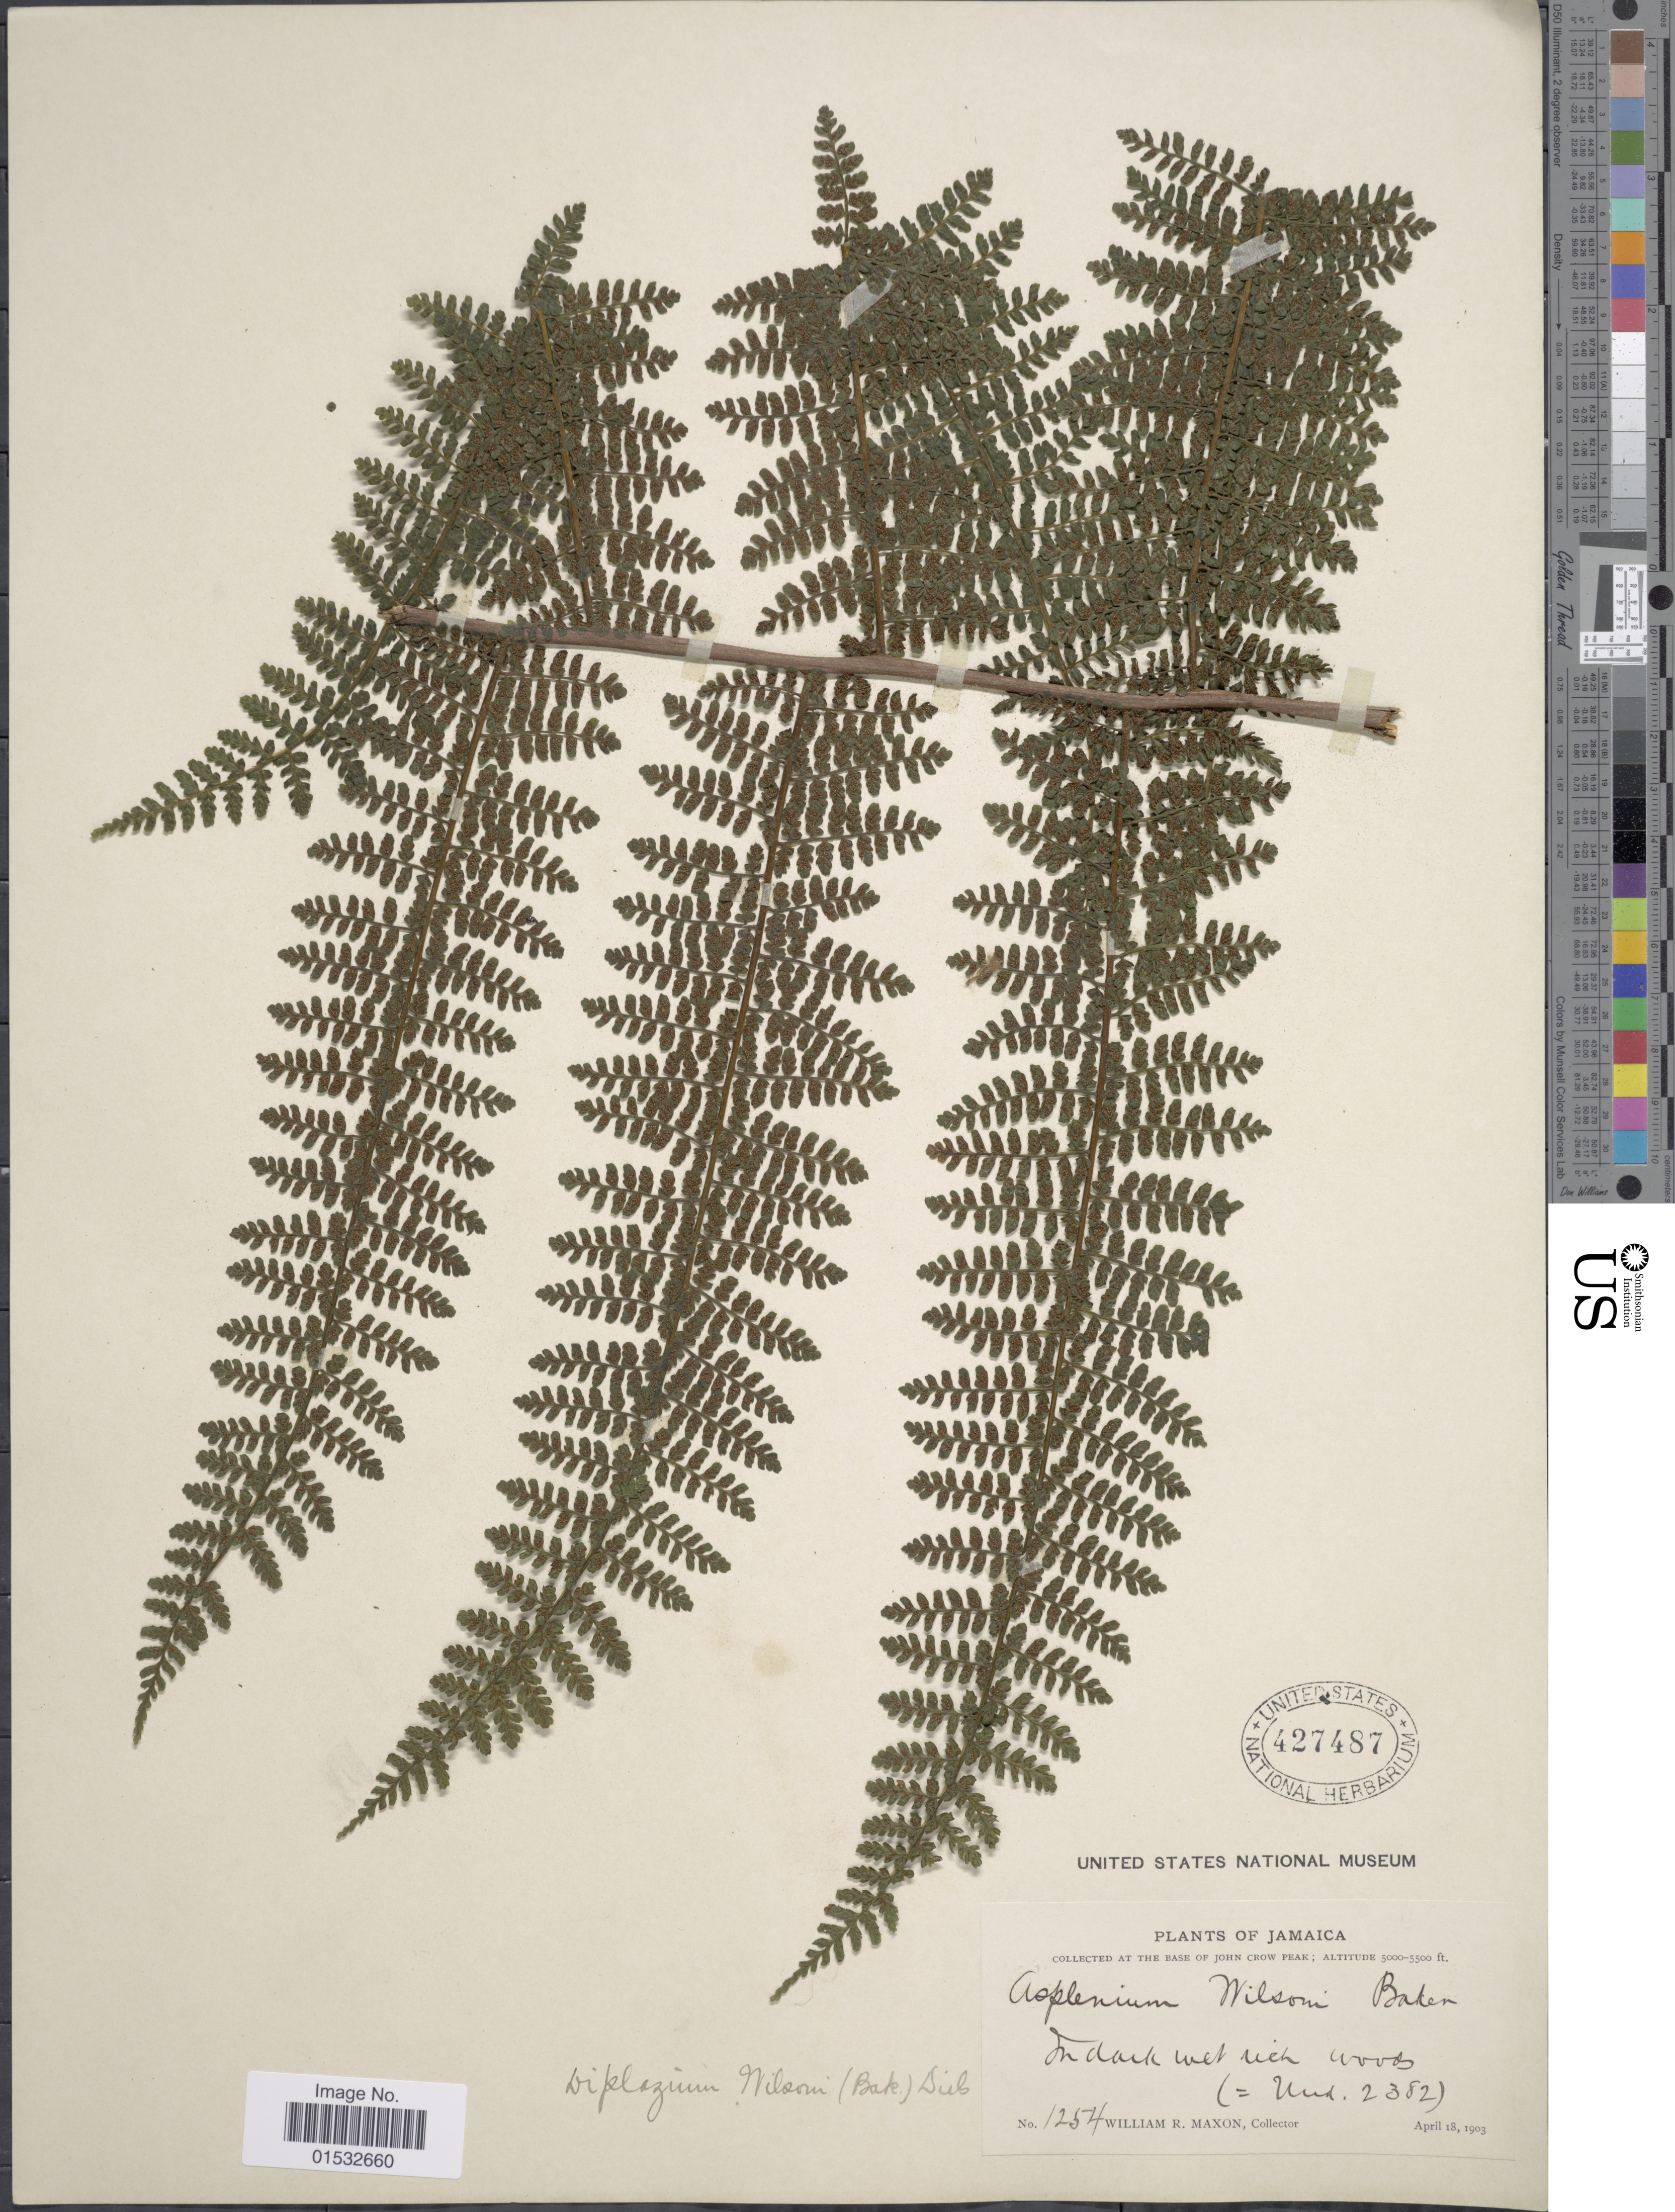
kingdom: Plantae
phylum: Tracheophyta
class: Polypodiopsida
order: Polypodiales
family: Athyriaceae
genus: Diplazium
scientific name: Diplazium wilsonii var. wilsonii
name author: (Baker) Diels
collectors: W. R. Maxon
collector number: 1254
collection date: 1903-04-18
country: Jamaica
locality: At the Base of John Crow Peak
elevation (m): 1524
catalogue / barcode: US 427487